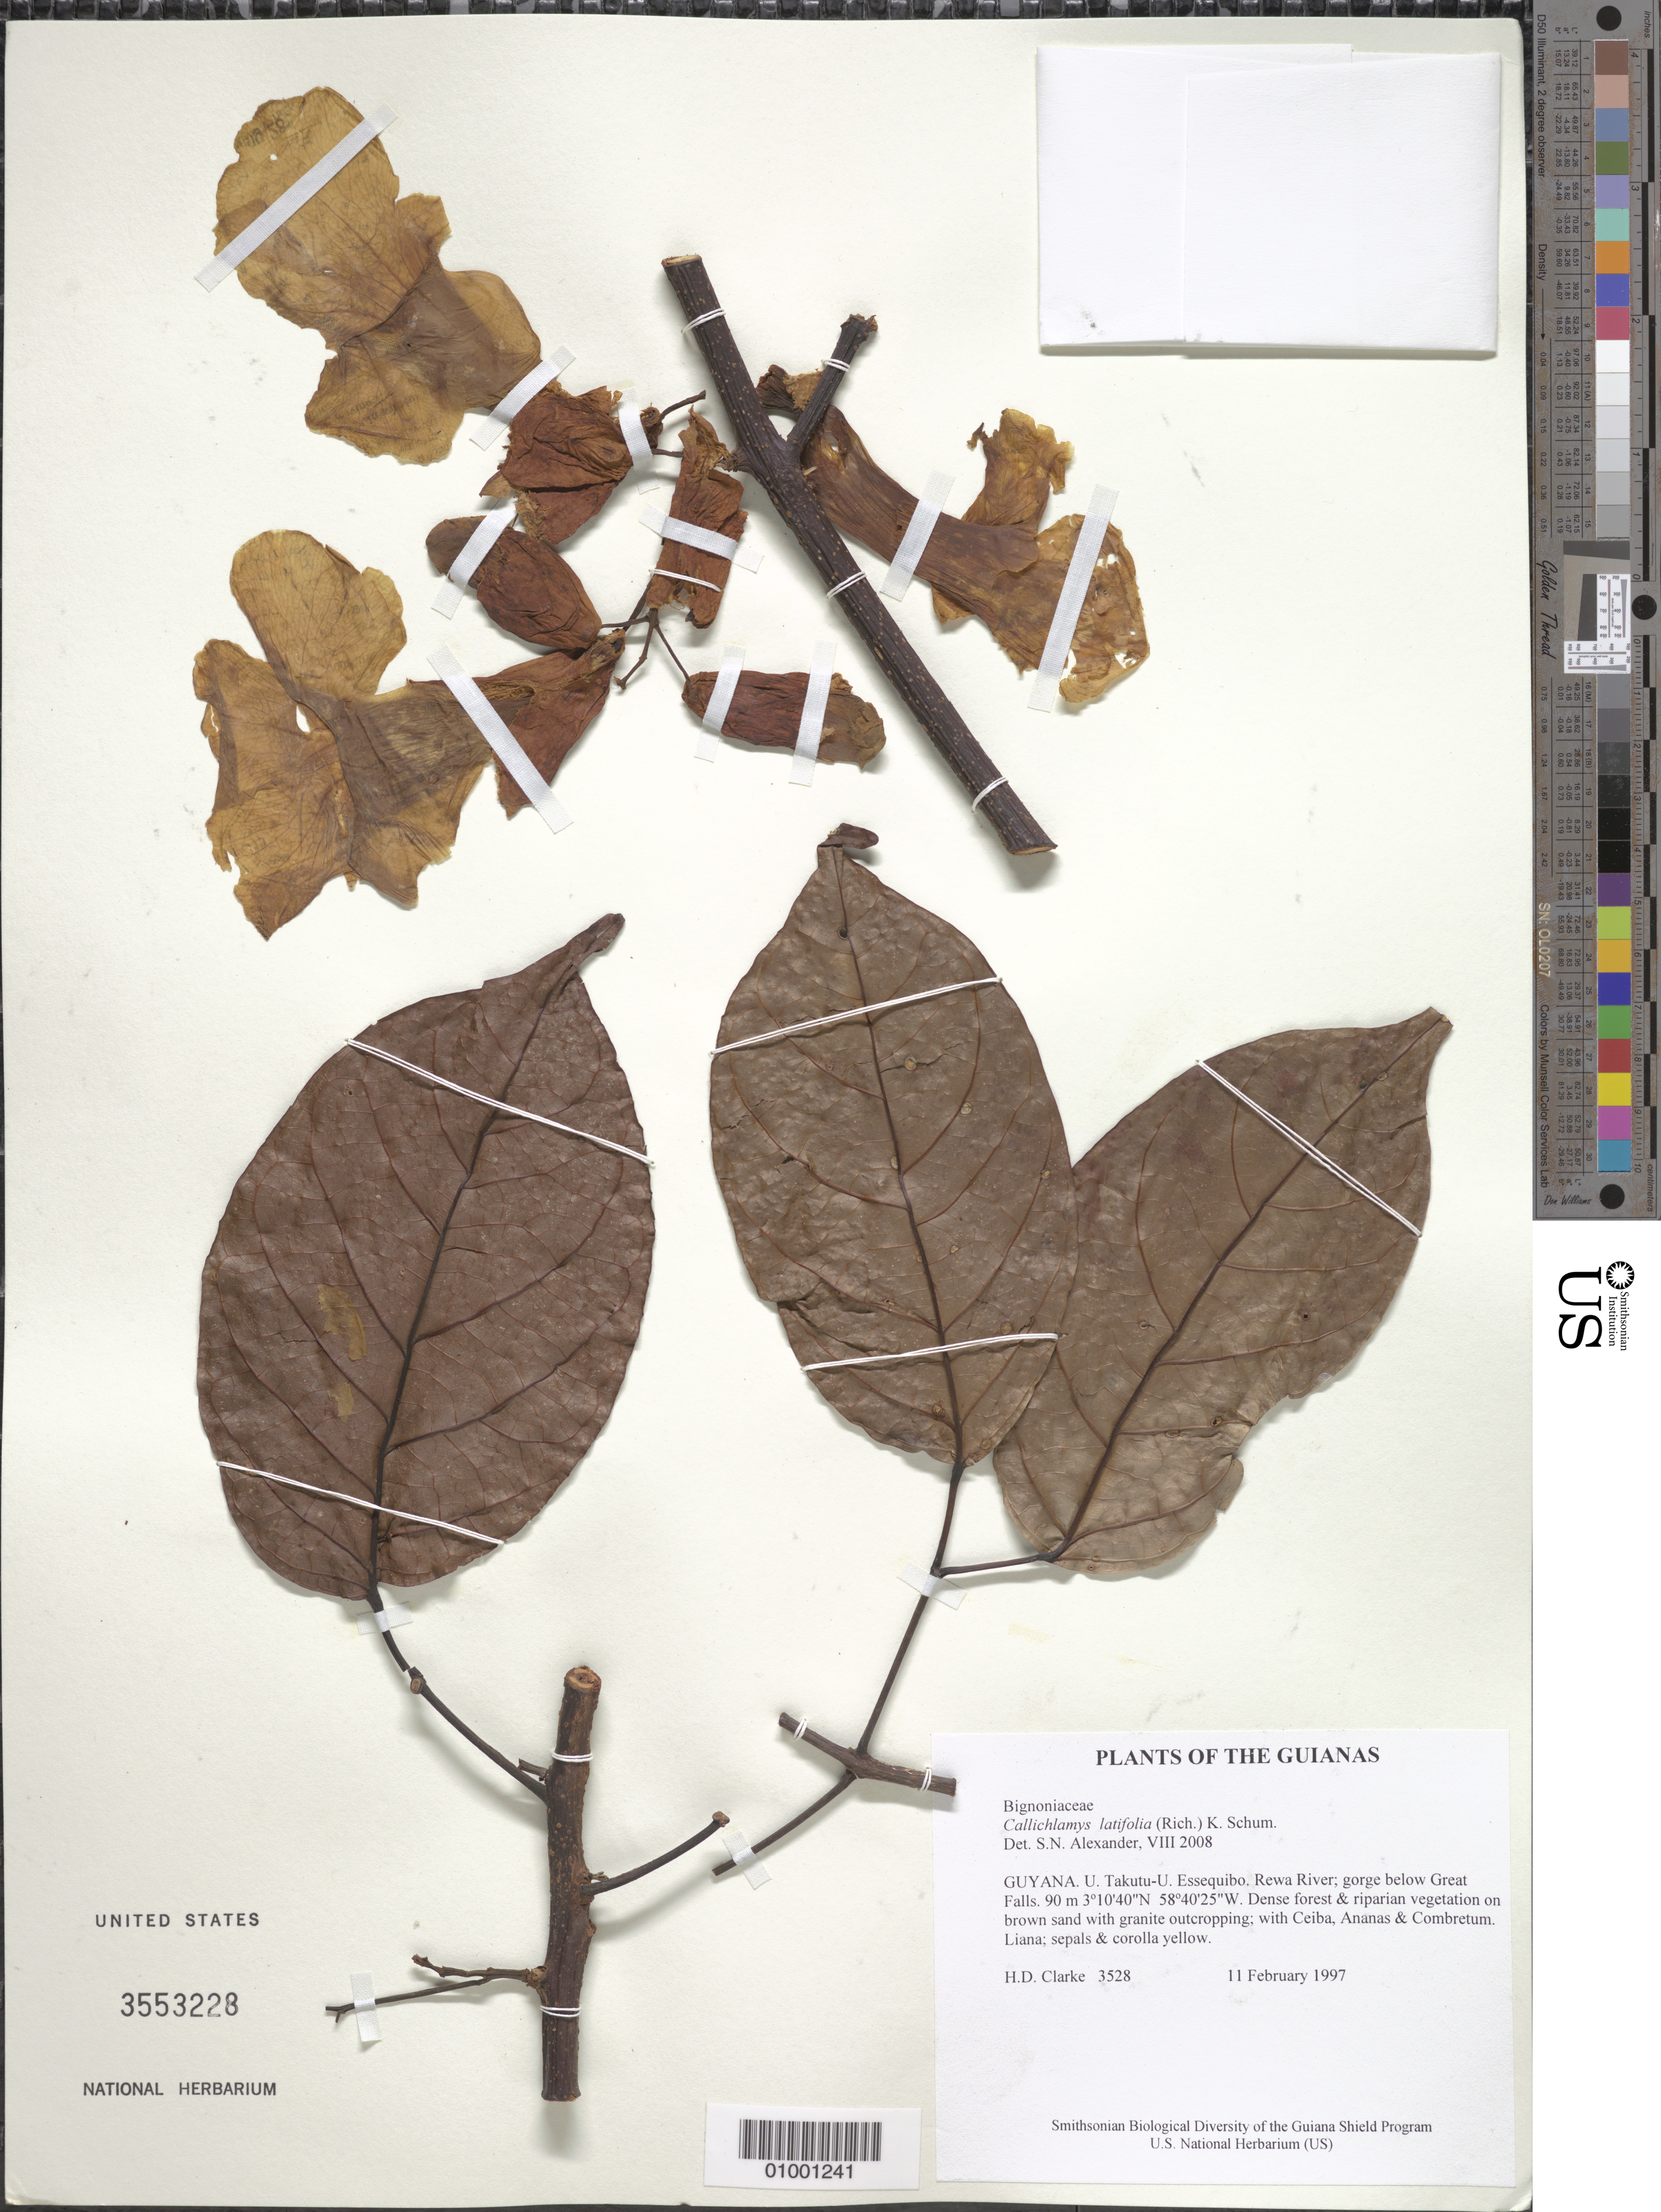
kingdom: Plantae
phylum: Tracheophyta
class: Magnoliopsida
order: Lamiales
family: Bignoniaceae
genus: Callichlamys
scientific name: Callichlamys latifolia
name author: (Rich.) K. Schum.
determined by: Alexander, S. N.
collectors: H. D. Clarke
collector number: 3528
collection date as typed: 11 February 1997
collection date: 1997-02-11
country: Guyana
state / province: U. Takutu-U. Essequibo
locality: Rewa River; gorge below Great Falls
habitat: Dense forest & riparian vegetation on brown sand with granite outcropping; with Ceiba, Ananas & Combretum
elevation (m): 90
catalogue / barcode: US 3553228